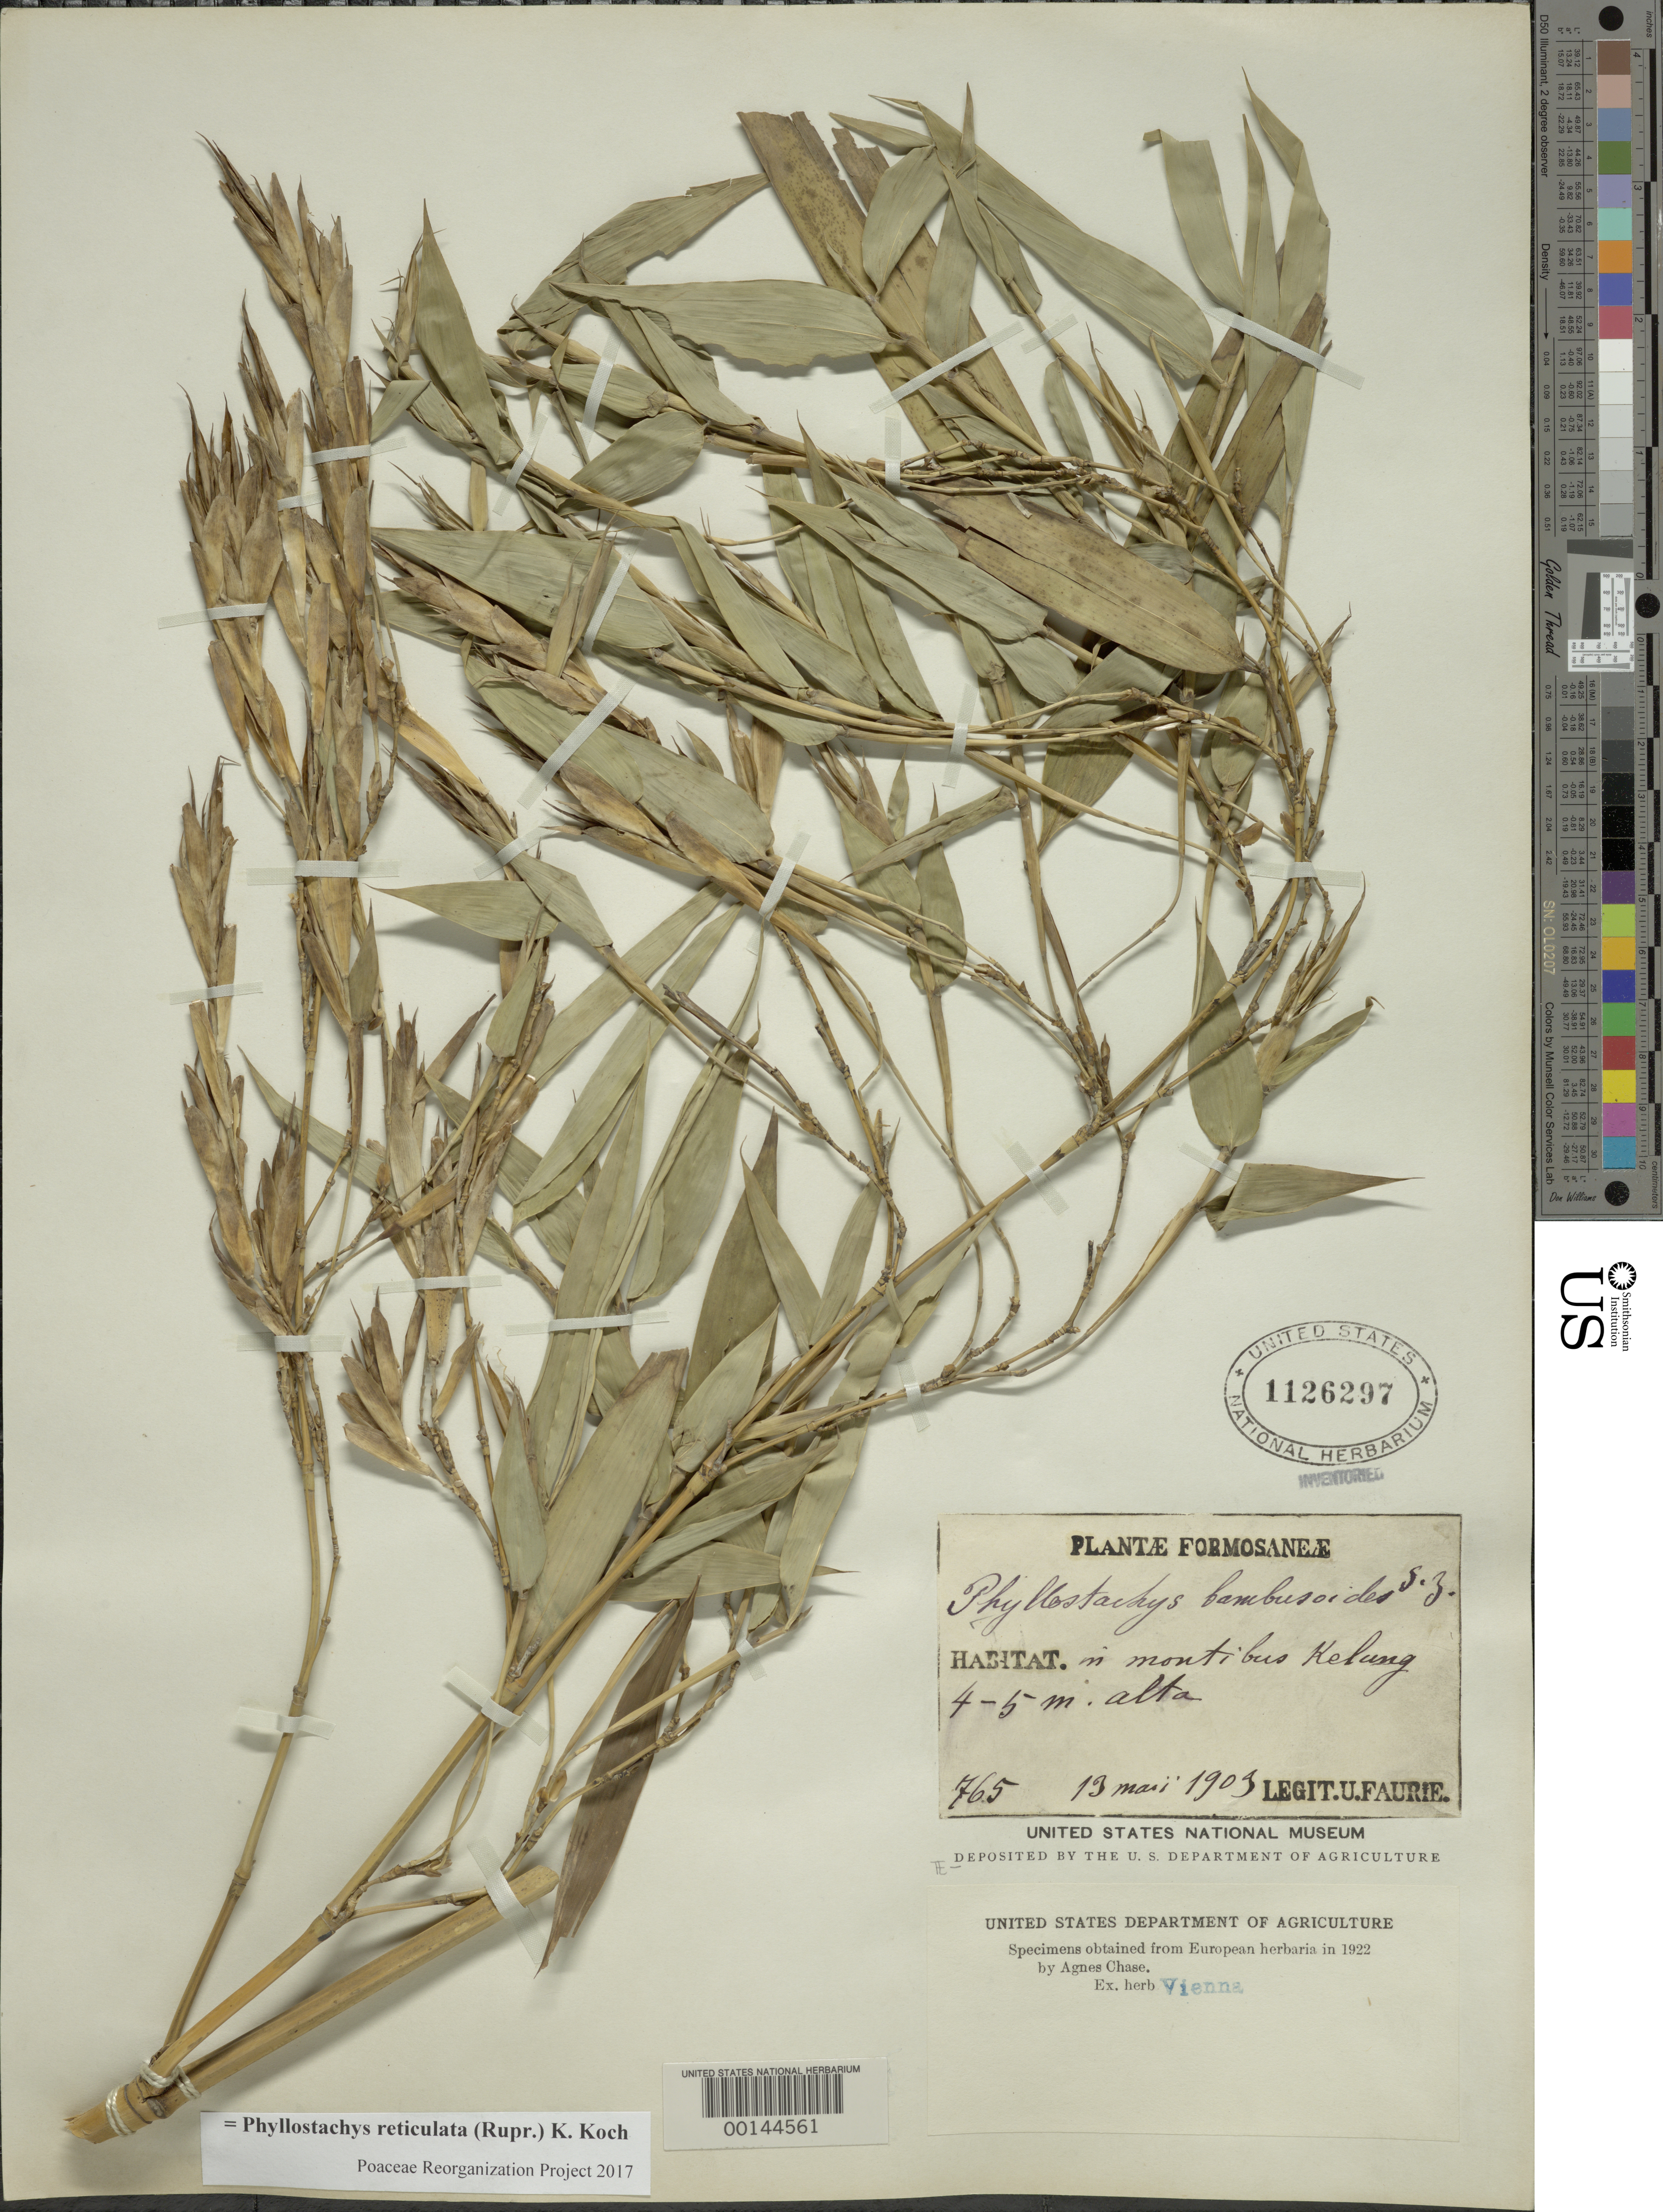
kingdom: Plantae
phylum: Tracheophyta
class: Liliopsida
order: Poales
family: Poaceae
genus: Phyllostachys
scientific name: Phyllostachys reticulata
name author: (Rupr.) K. Koch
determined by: Poaceae Reorganization Project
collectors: U. Faurie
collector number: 765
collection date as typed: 13 May 1903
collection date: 1903-05-13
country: Taiwan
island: Taiwan [Formosa]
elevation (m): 4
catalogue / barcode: US 1126297